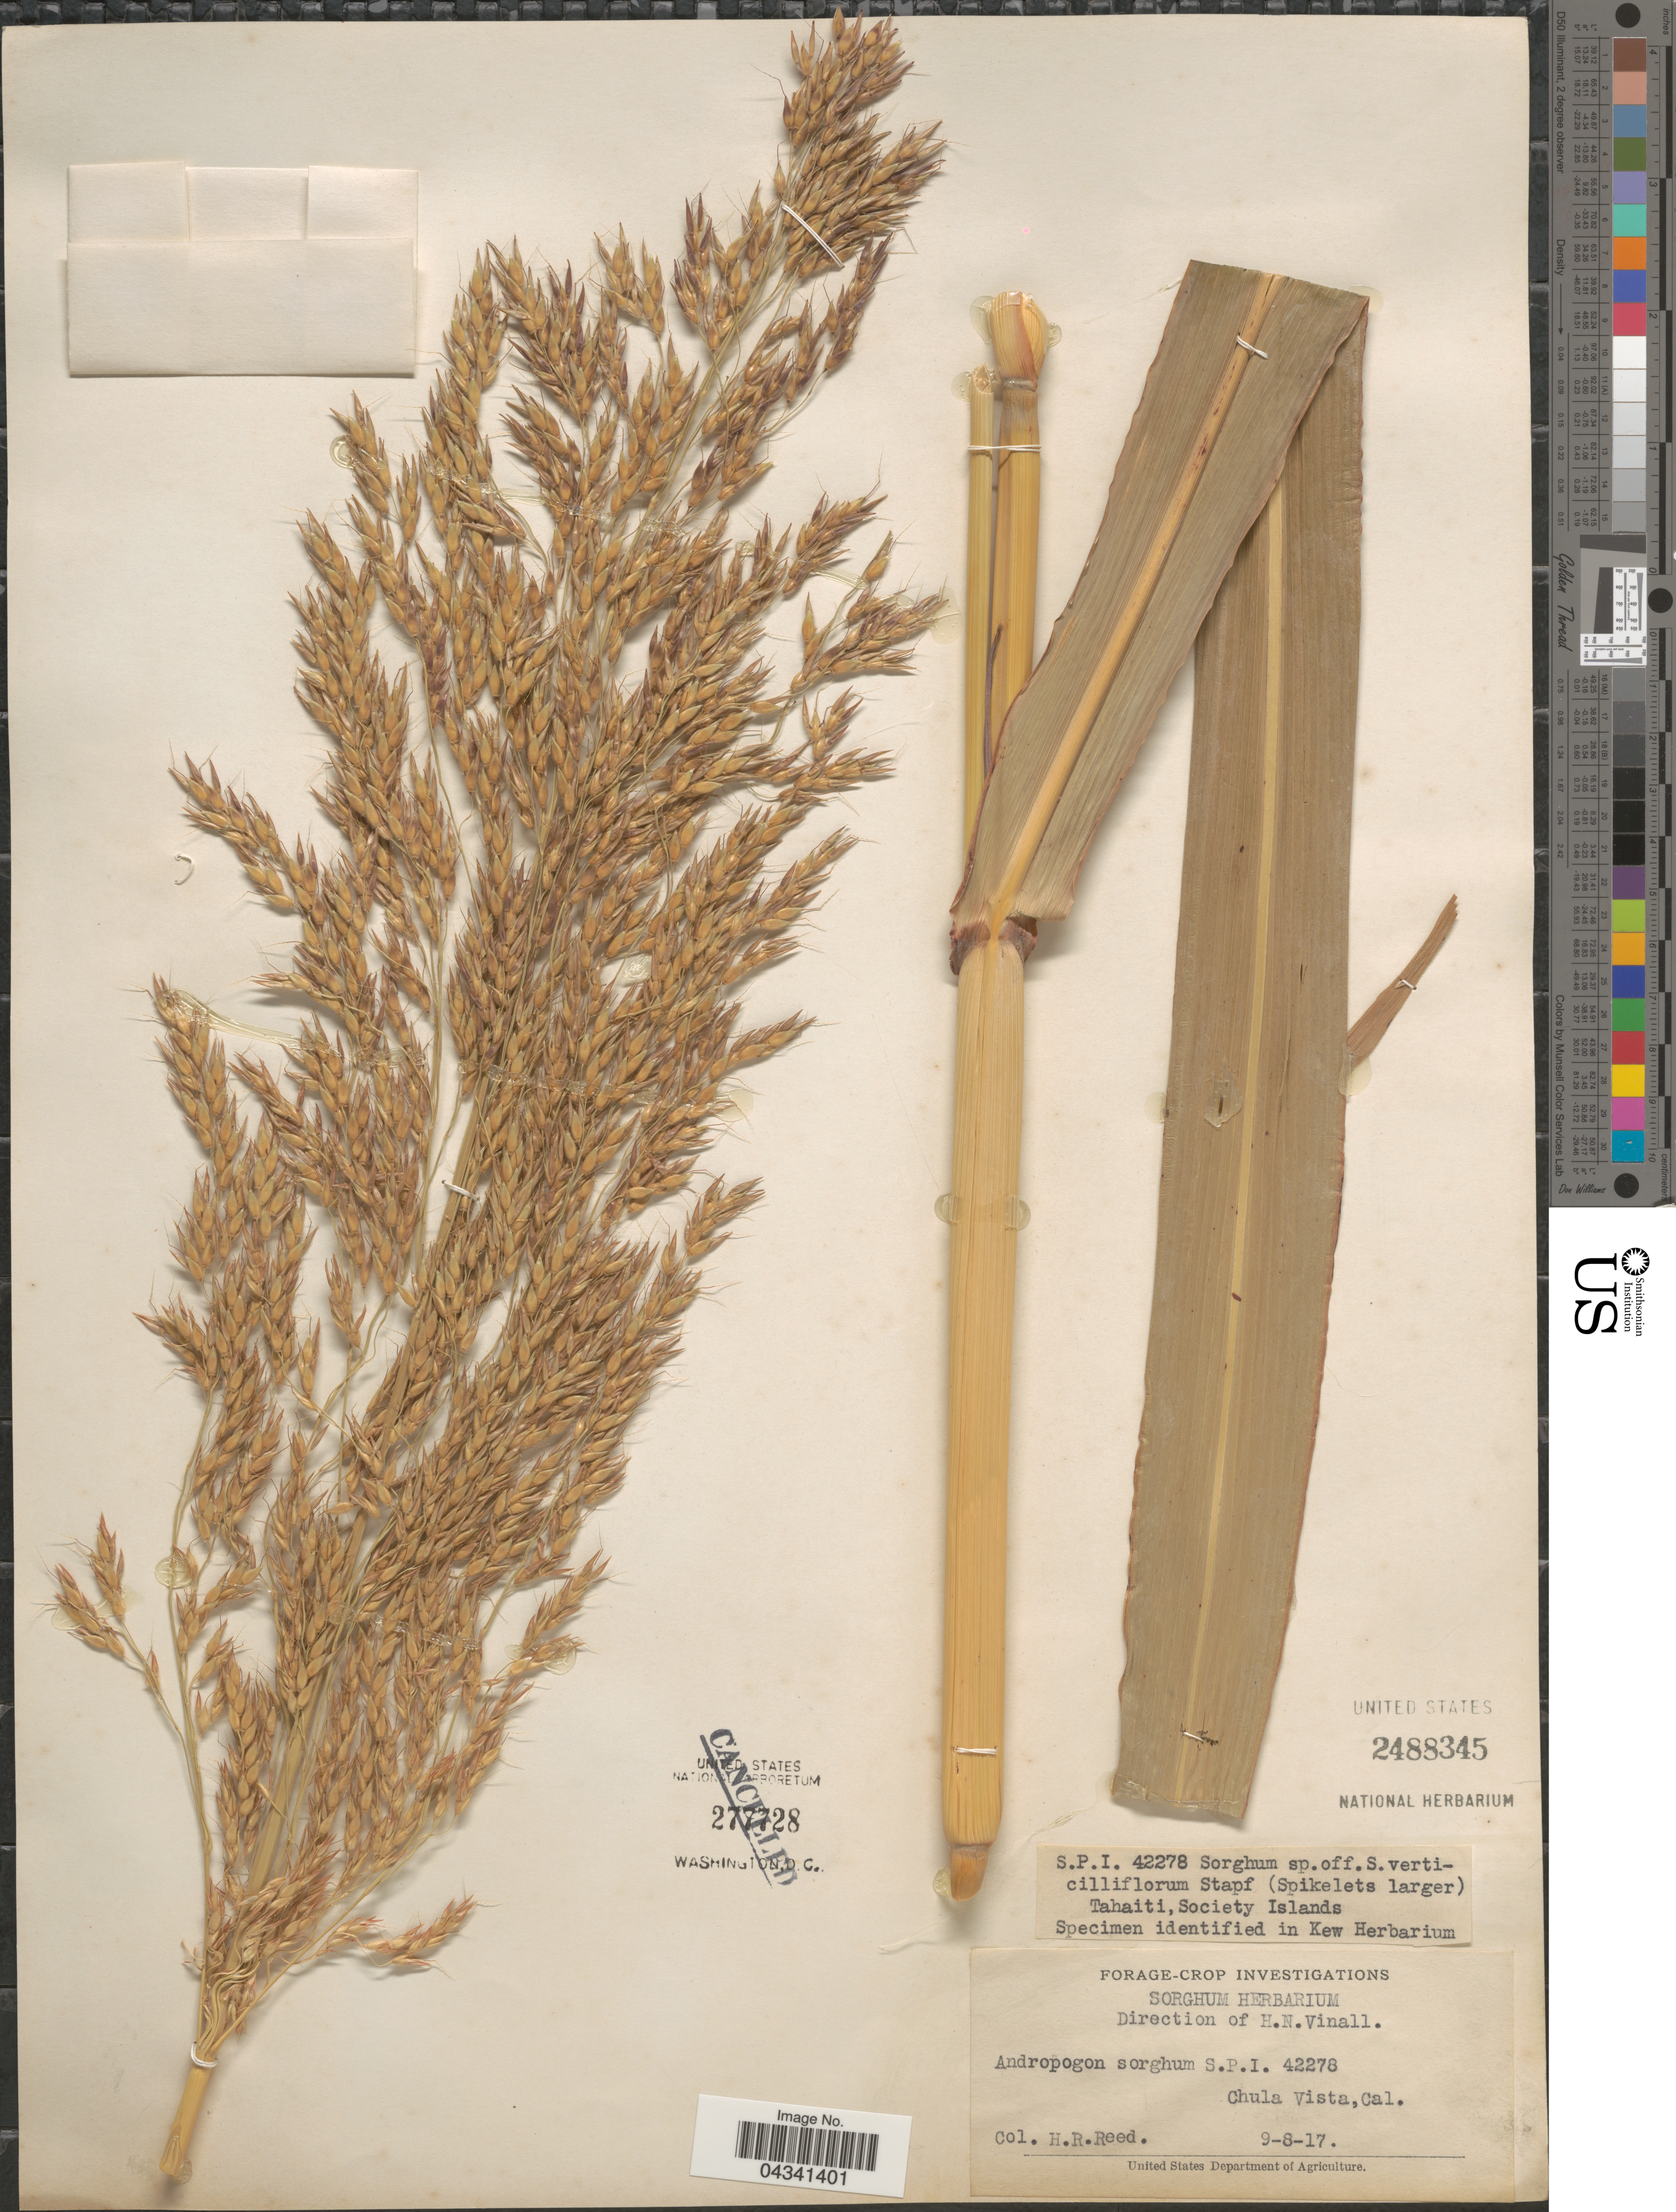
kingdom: Plantae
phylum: Tracheophyta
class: Liliopsida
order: Poales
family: Poaceae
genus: Sorghum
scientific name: Sorghum arundinaceum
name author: (Desv.) Stapf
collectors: H. Reed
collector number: S.P.I. 42278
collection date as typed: Transcribed d/m/y: 9/8/17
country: French Polynesia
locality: Tahaiti, Society Islands.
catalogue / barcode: US 2488345